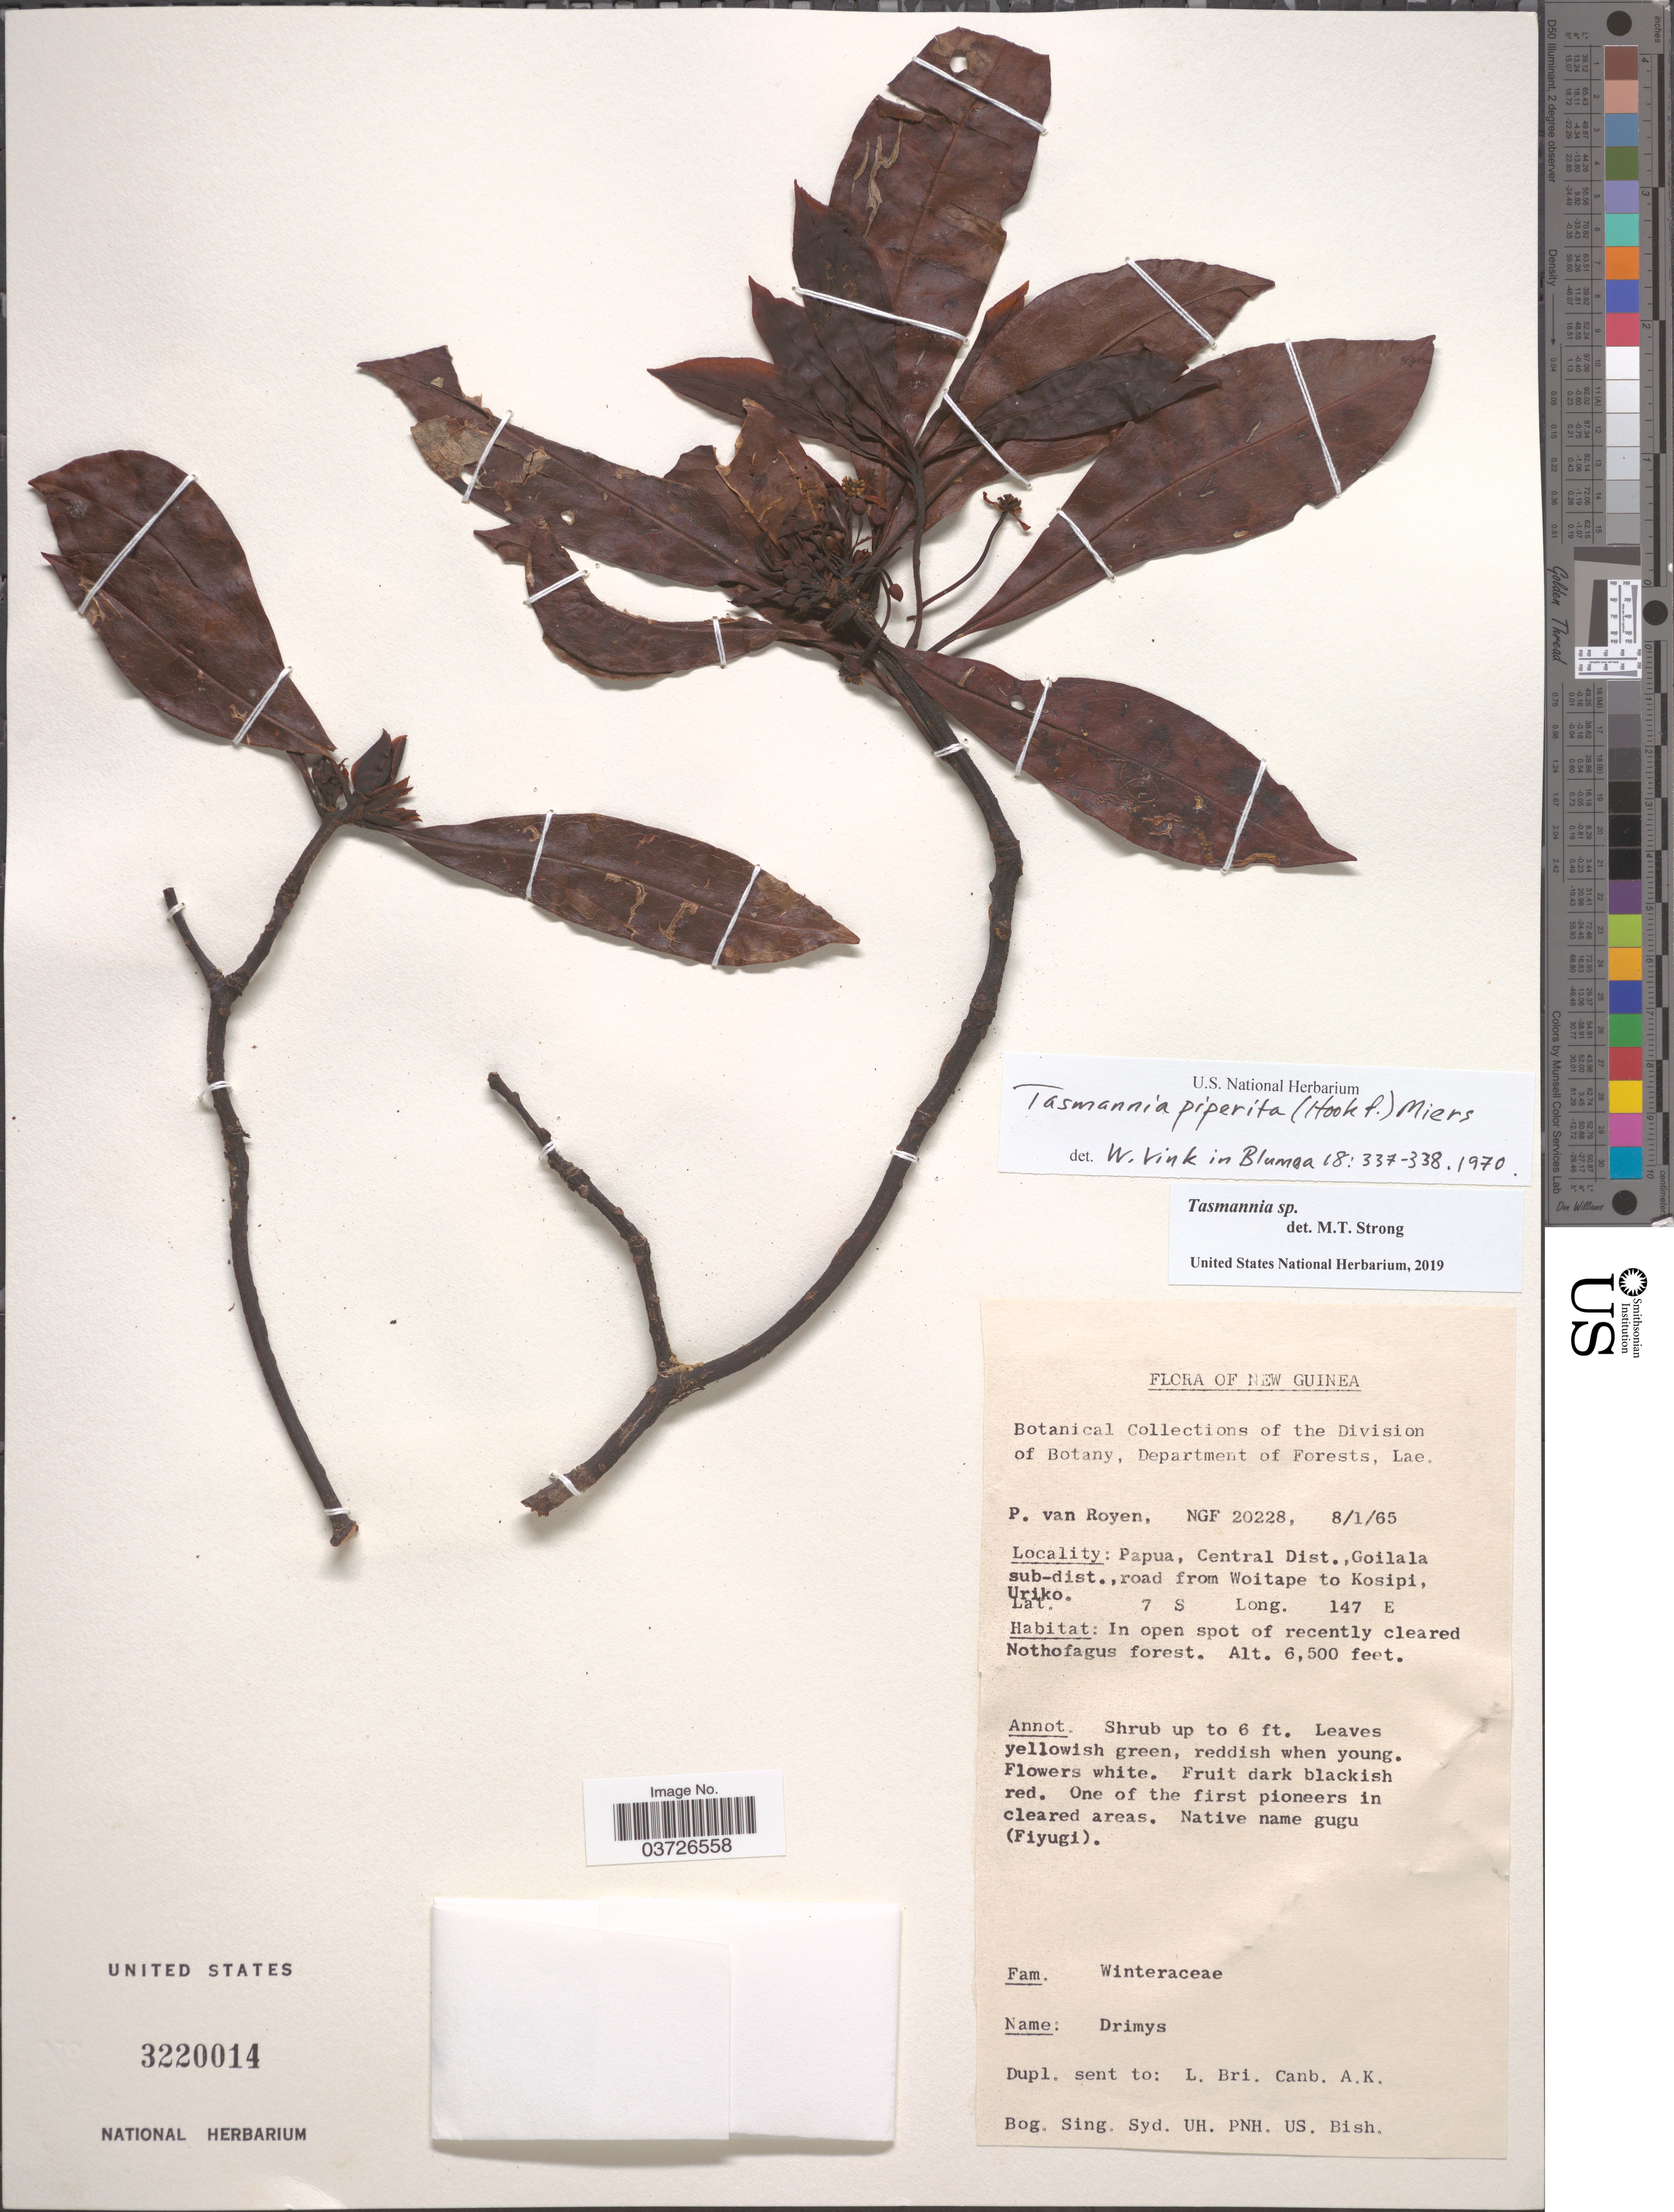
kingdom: Plantae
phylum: Tracheophyta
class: Magnoliopsida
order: Canellales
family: Winteraceae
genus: Tasmannia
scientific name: Tasmannia piperita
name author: (Hook. f.) Miers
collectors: P. van Royen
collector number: NGF20228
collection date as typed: Transcribed d/m/y: 8/1/65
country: Papua New Guinea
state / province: Central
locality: New Guinea. Papua, Central Dist., Goilala sub-dist., road from Woitape to Kosipi, Uriko.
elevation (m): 1981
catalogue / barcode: US 3220014